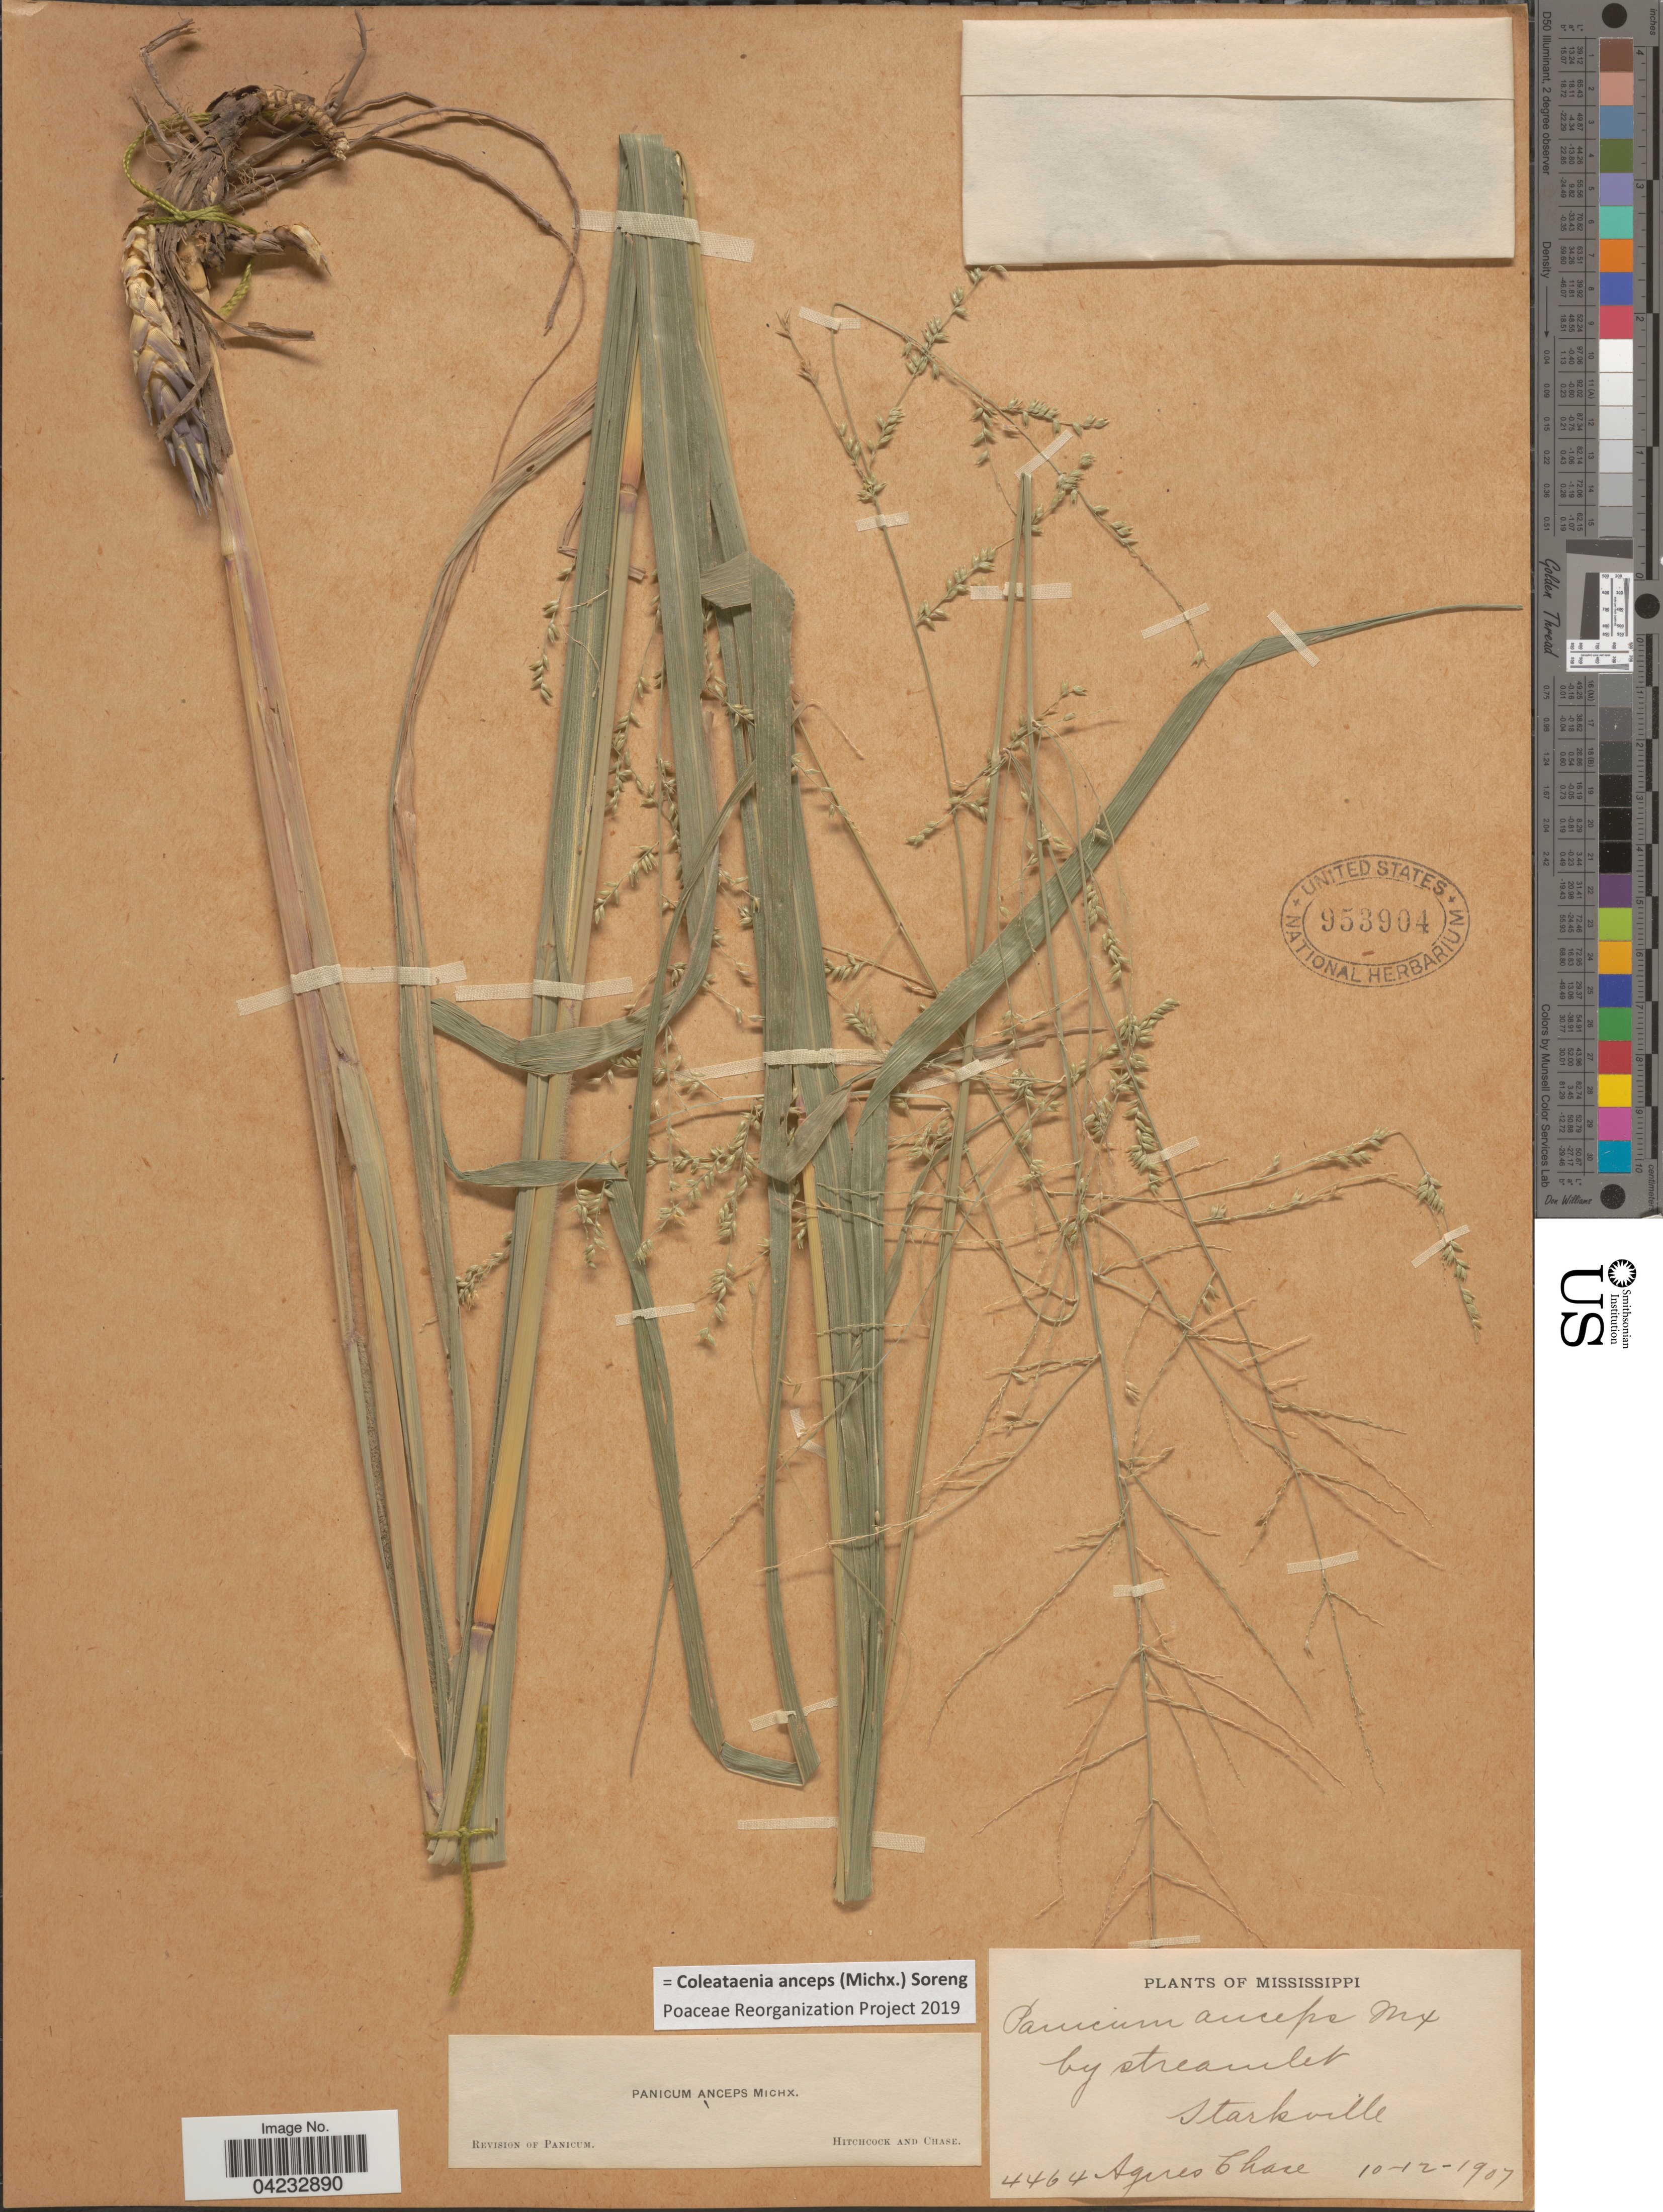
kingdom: Plantae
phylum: Tracheophyta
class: Liliopsida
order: Poales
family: Poaceae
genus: Coleataenia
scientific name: Coleataenia anceps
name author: (Michx.) Soreng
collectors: A. Chase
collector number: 4464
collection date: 1907-10-12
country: United States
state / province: Mississippi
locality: Starkville.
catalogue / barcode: US 953904